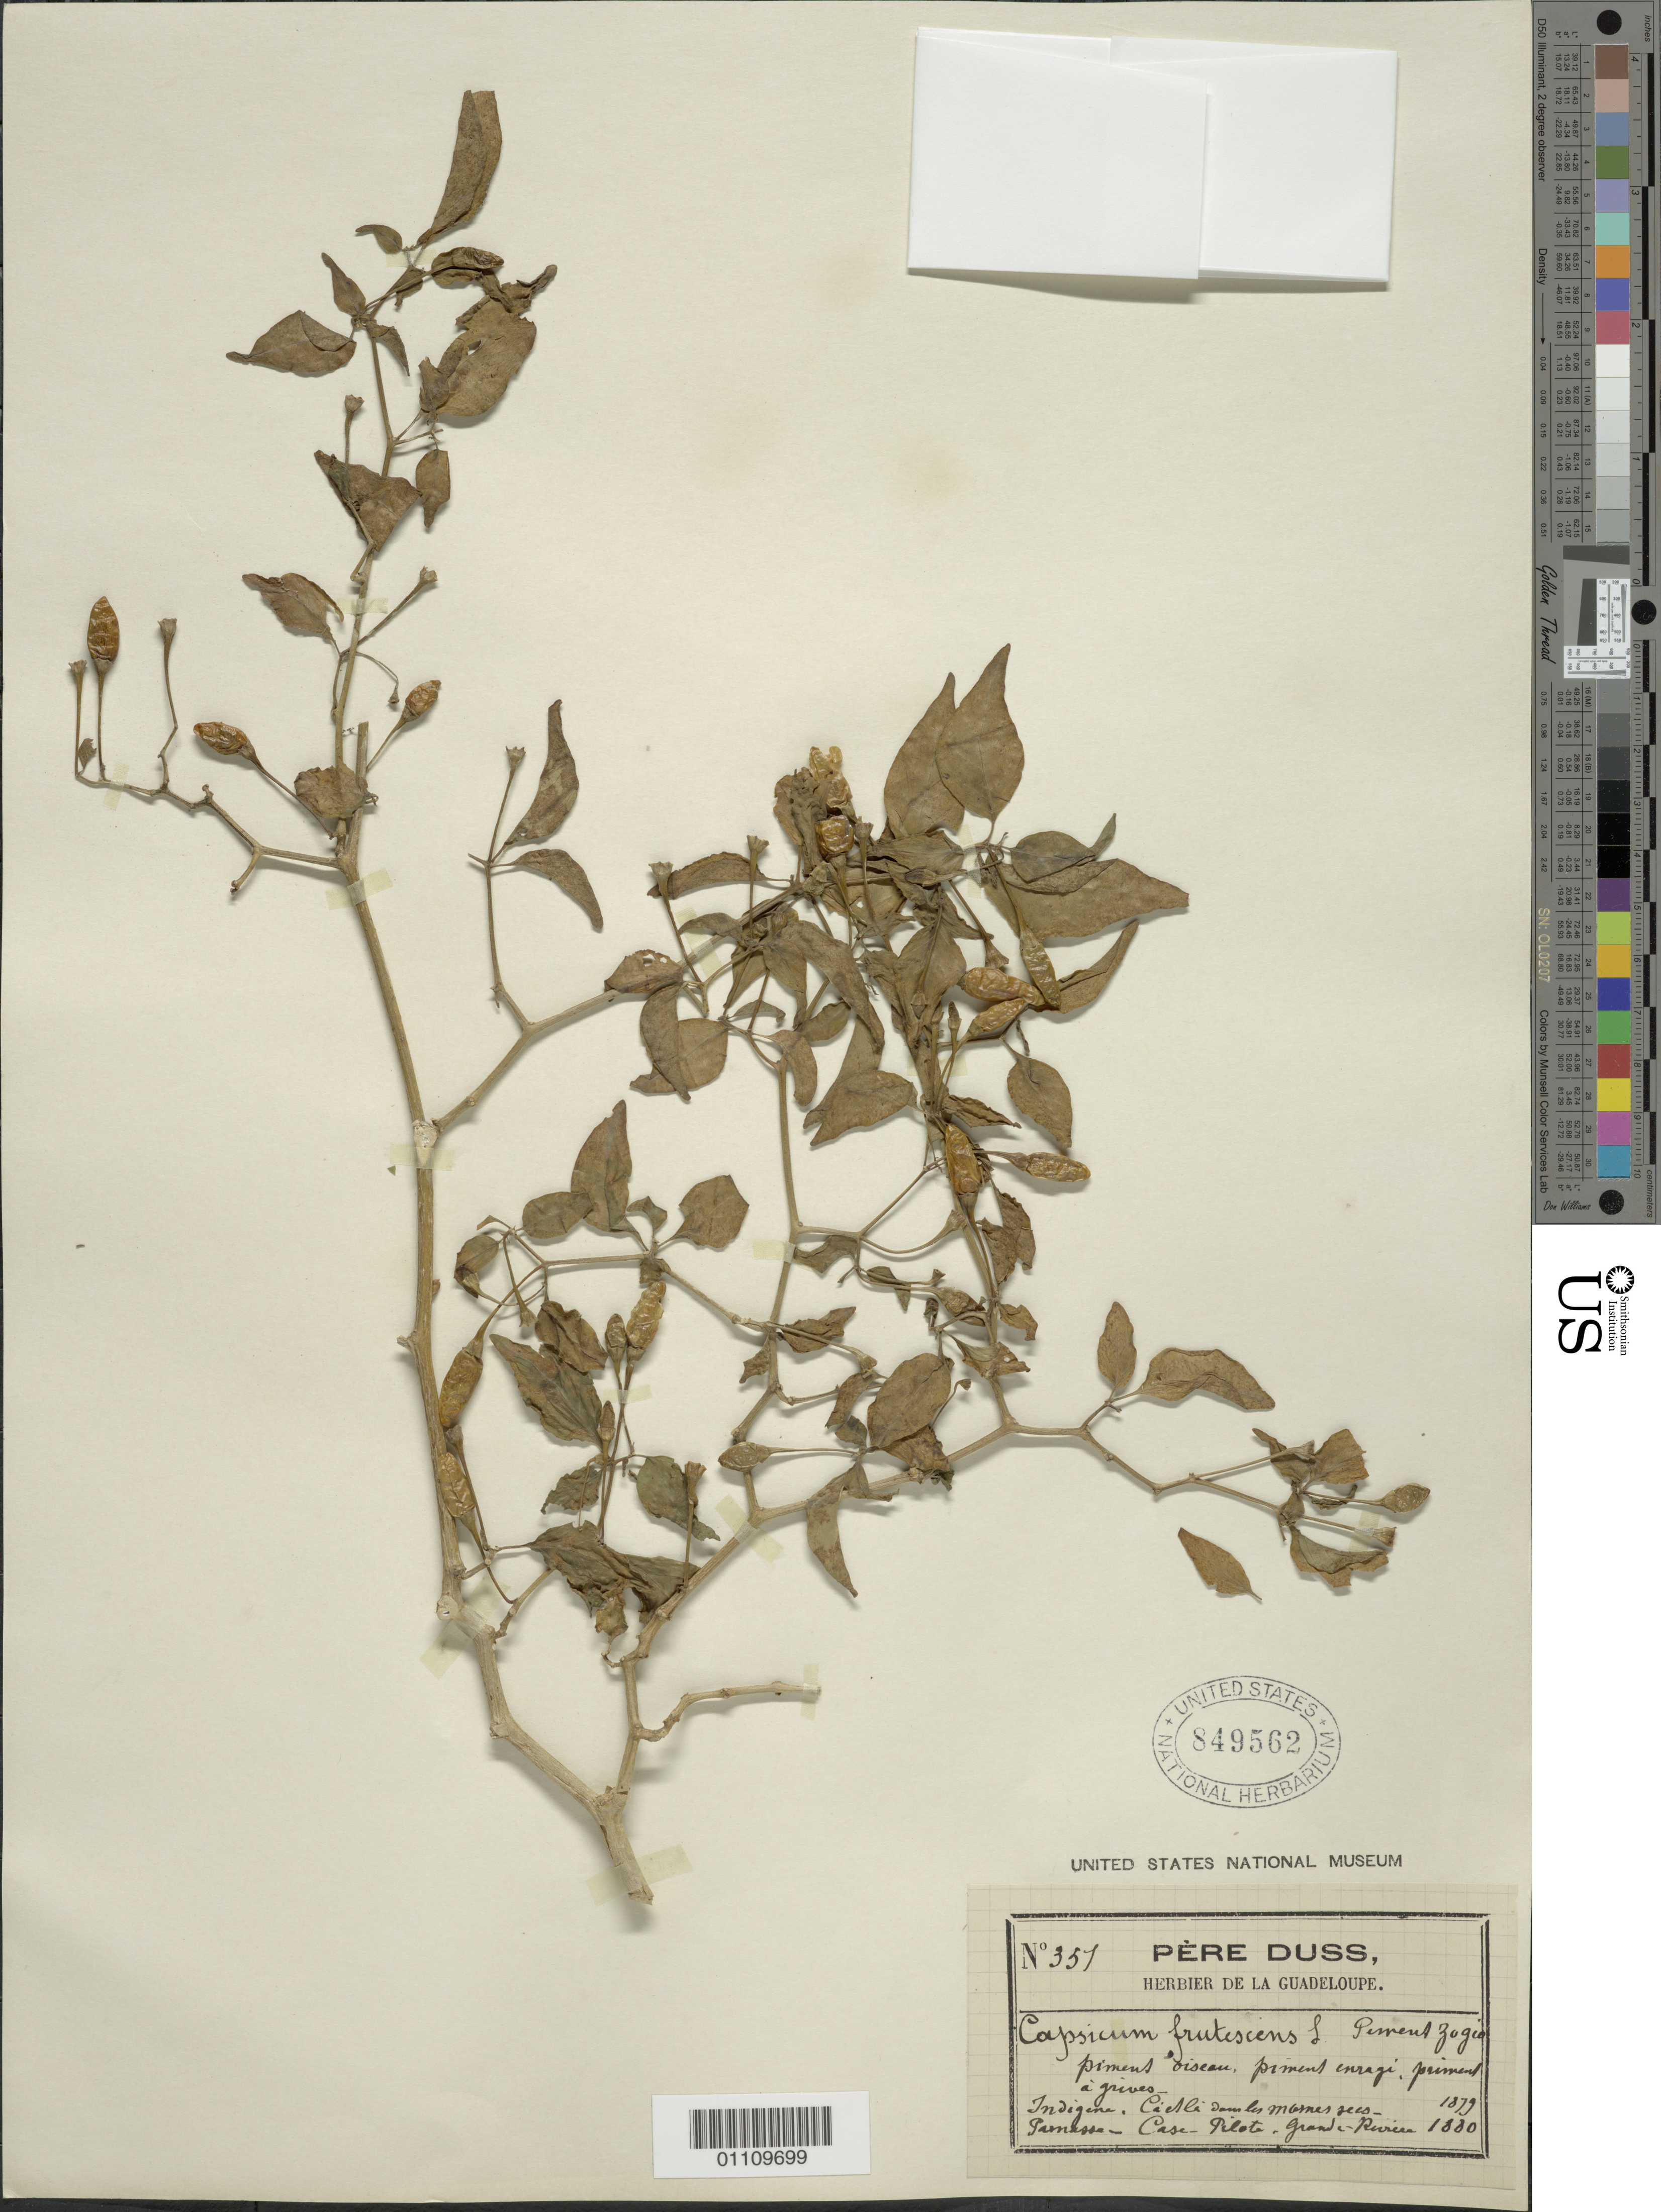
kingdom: Plantae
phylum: Tracheophyta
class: Magnoliopsida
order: Solanales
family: Solanaceae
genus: Capsicum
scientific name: Capsicum frutescens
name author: L.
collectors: Père Duss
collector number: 351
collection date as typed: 1897 to -- --- 1880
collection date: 1880/1897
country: Guadeloupe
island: Basse Terre [Guadeloupe]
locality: Parnasse-Case-Pilote-Grand Riviere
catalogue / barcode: US 849562